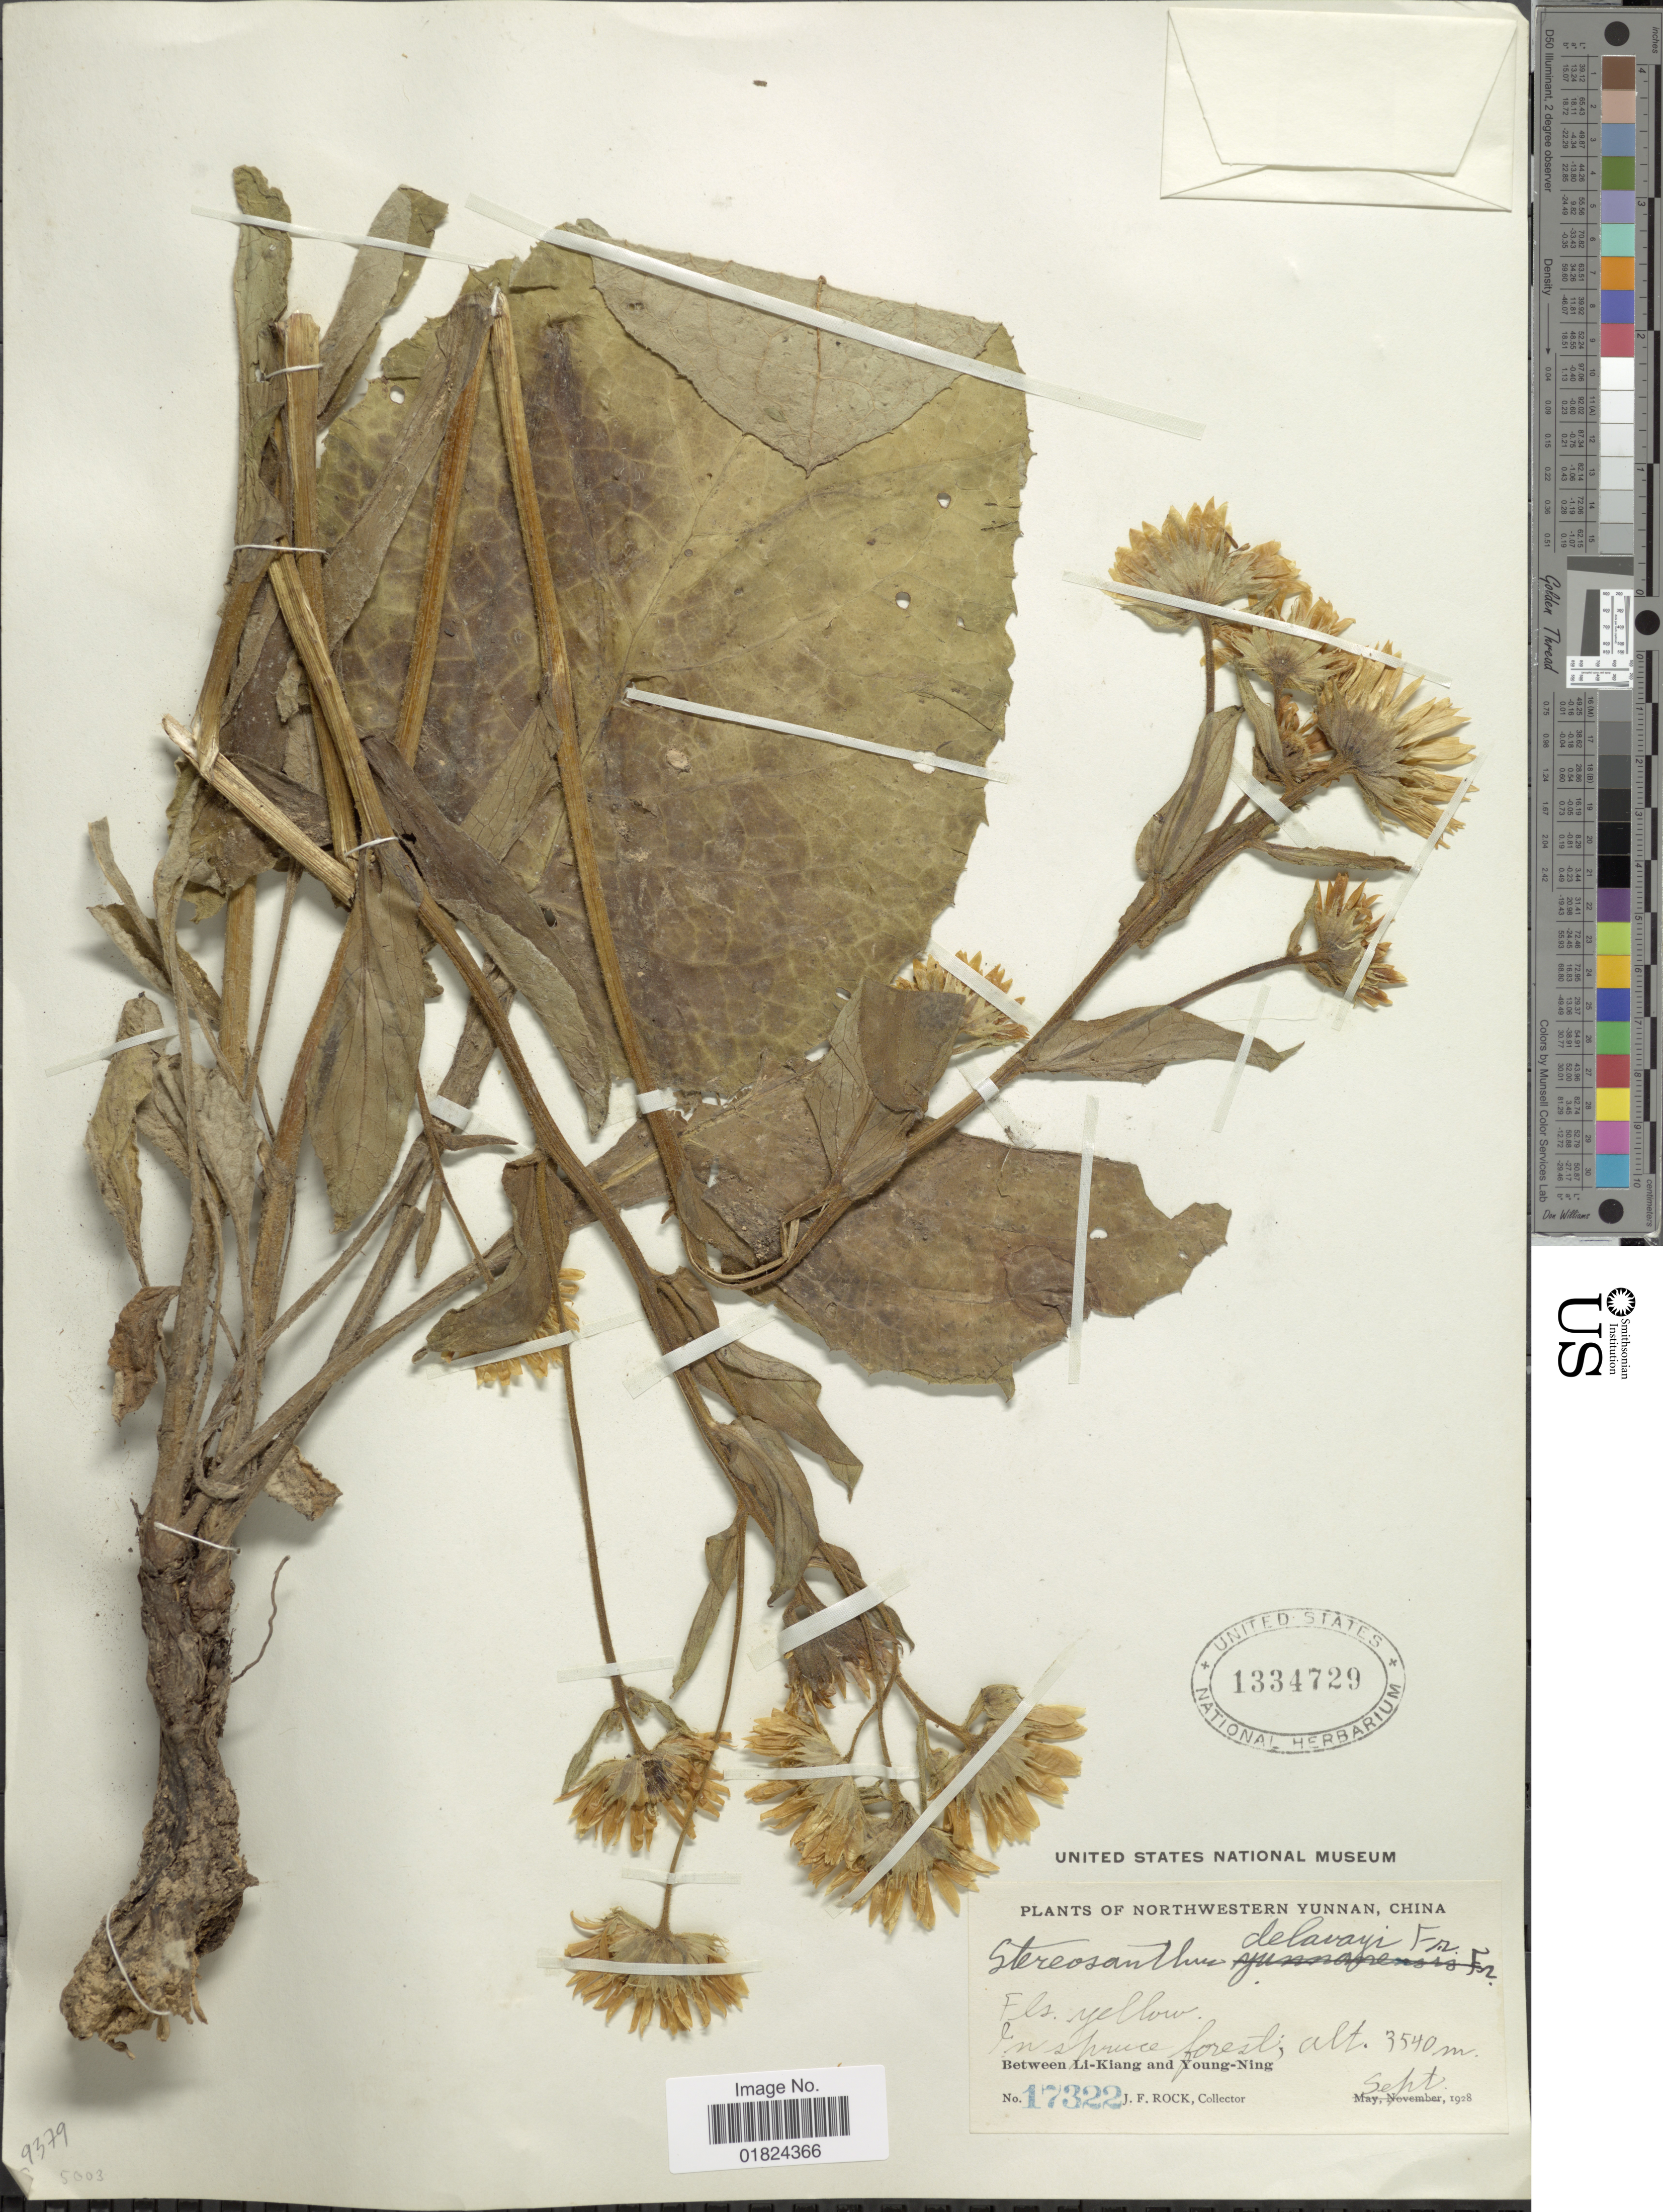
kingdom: Plantae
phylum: Tracheophyta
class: Magnoliopsida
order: Asterales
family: Asteraceae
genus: Stereosanthus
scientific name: Stereosanthus delavayi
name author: Fr. & Steetz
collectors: J. Rock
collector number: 17322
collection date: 1928-09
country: China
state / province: Yunnan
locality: Northwestern Yunnan, in spruce forest, Between Li-Kiang and Young-Ning.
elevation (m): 3540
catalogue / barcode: US 1334729